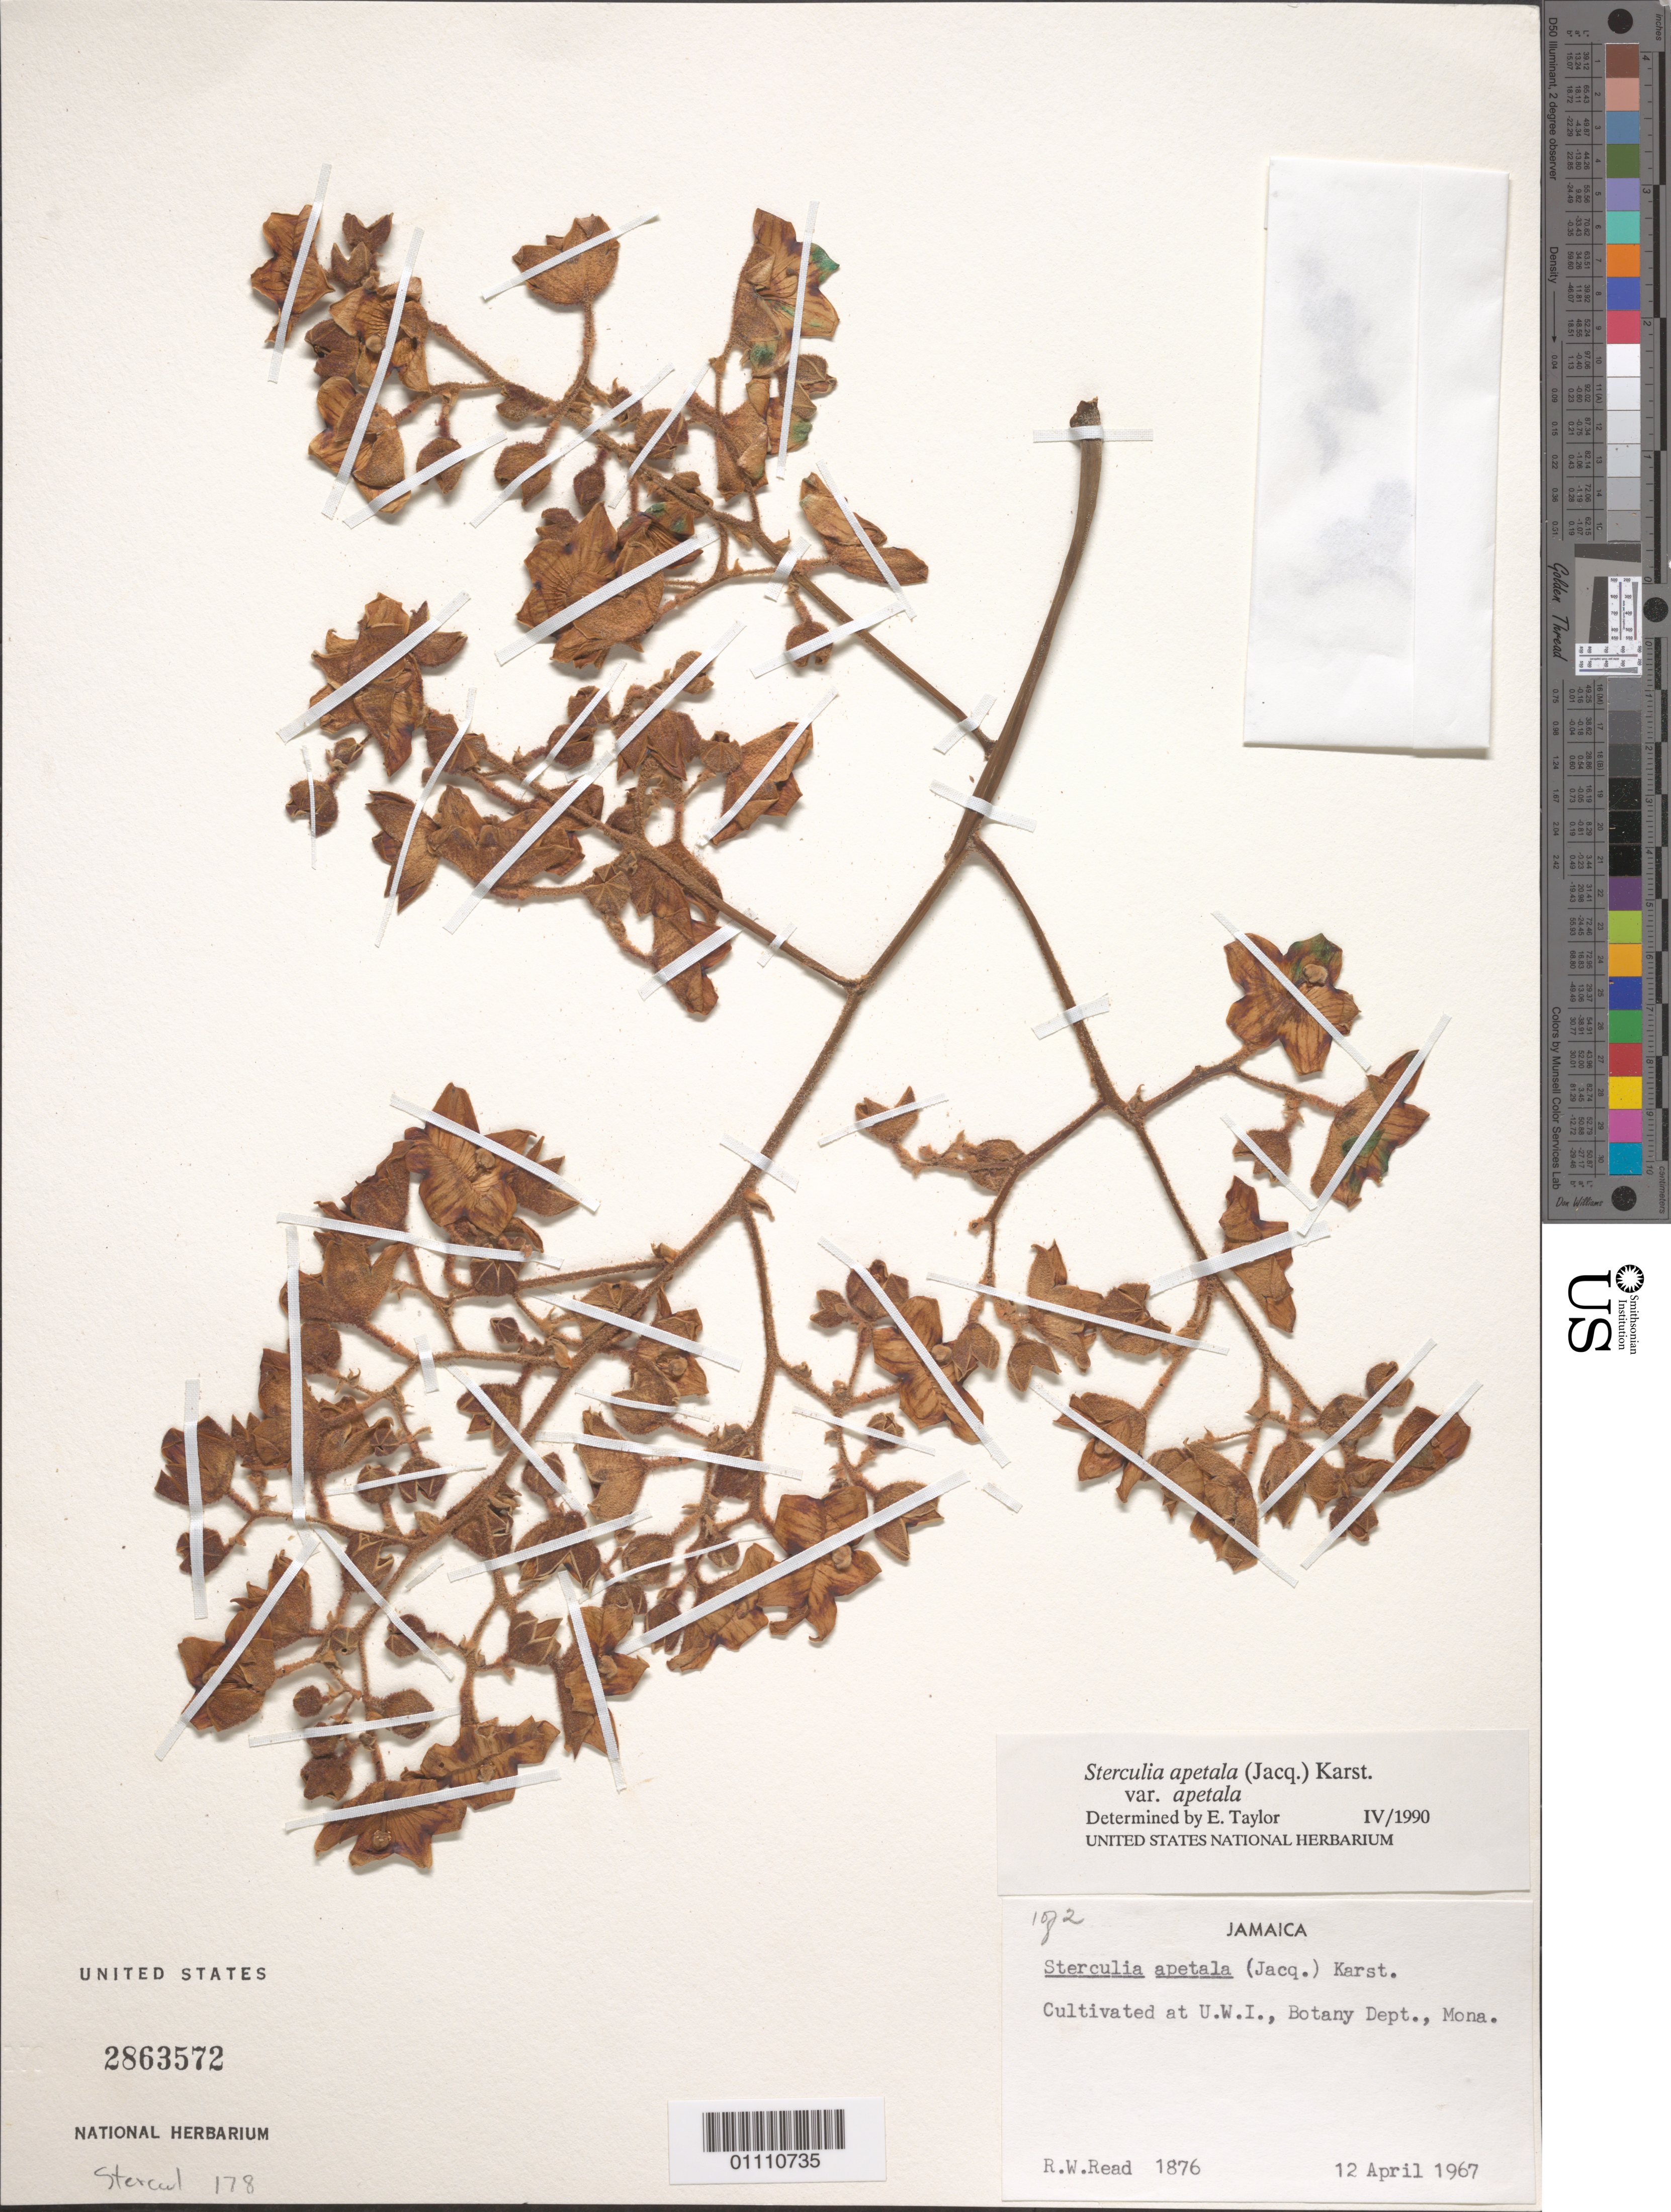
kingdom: Plantae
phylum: Tracheophyta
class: Magnoliopsida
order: Malvales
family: Malvaceae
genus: Sterculia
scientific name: Sterculia apetala var. apetala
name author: (Jacq.) H. Karst.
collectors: R. W. Read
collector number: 1876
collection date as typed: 12 Apr 1967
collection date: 1967-04-12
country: Jamaica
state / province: Kingston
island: Jamaica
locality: Cultivated at U.W.I., Botany Dept., Mona.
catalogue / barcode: US 2863572